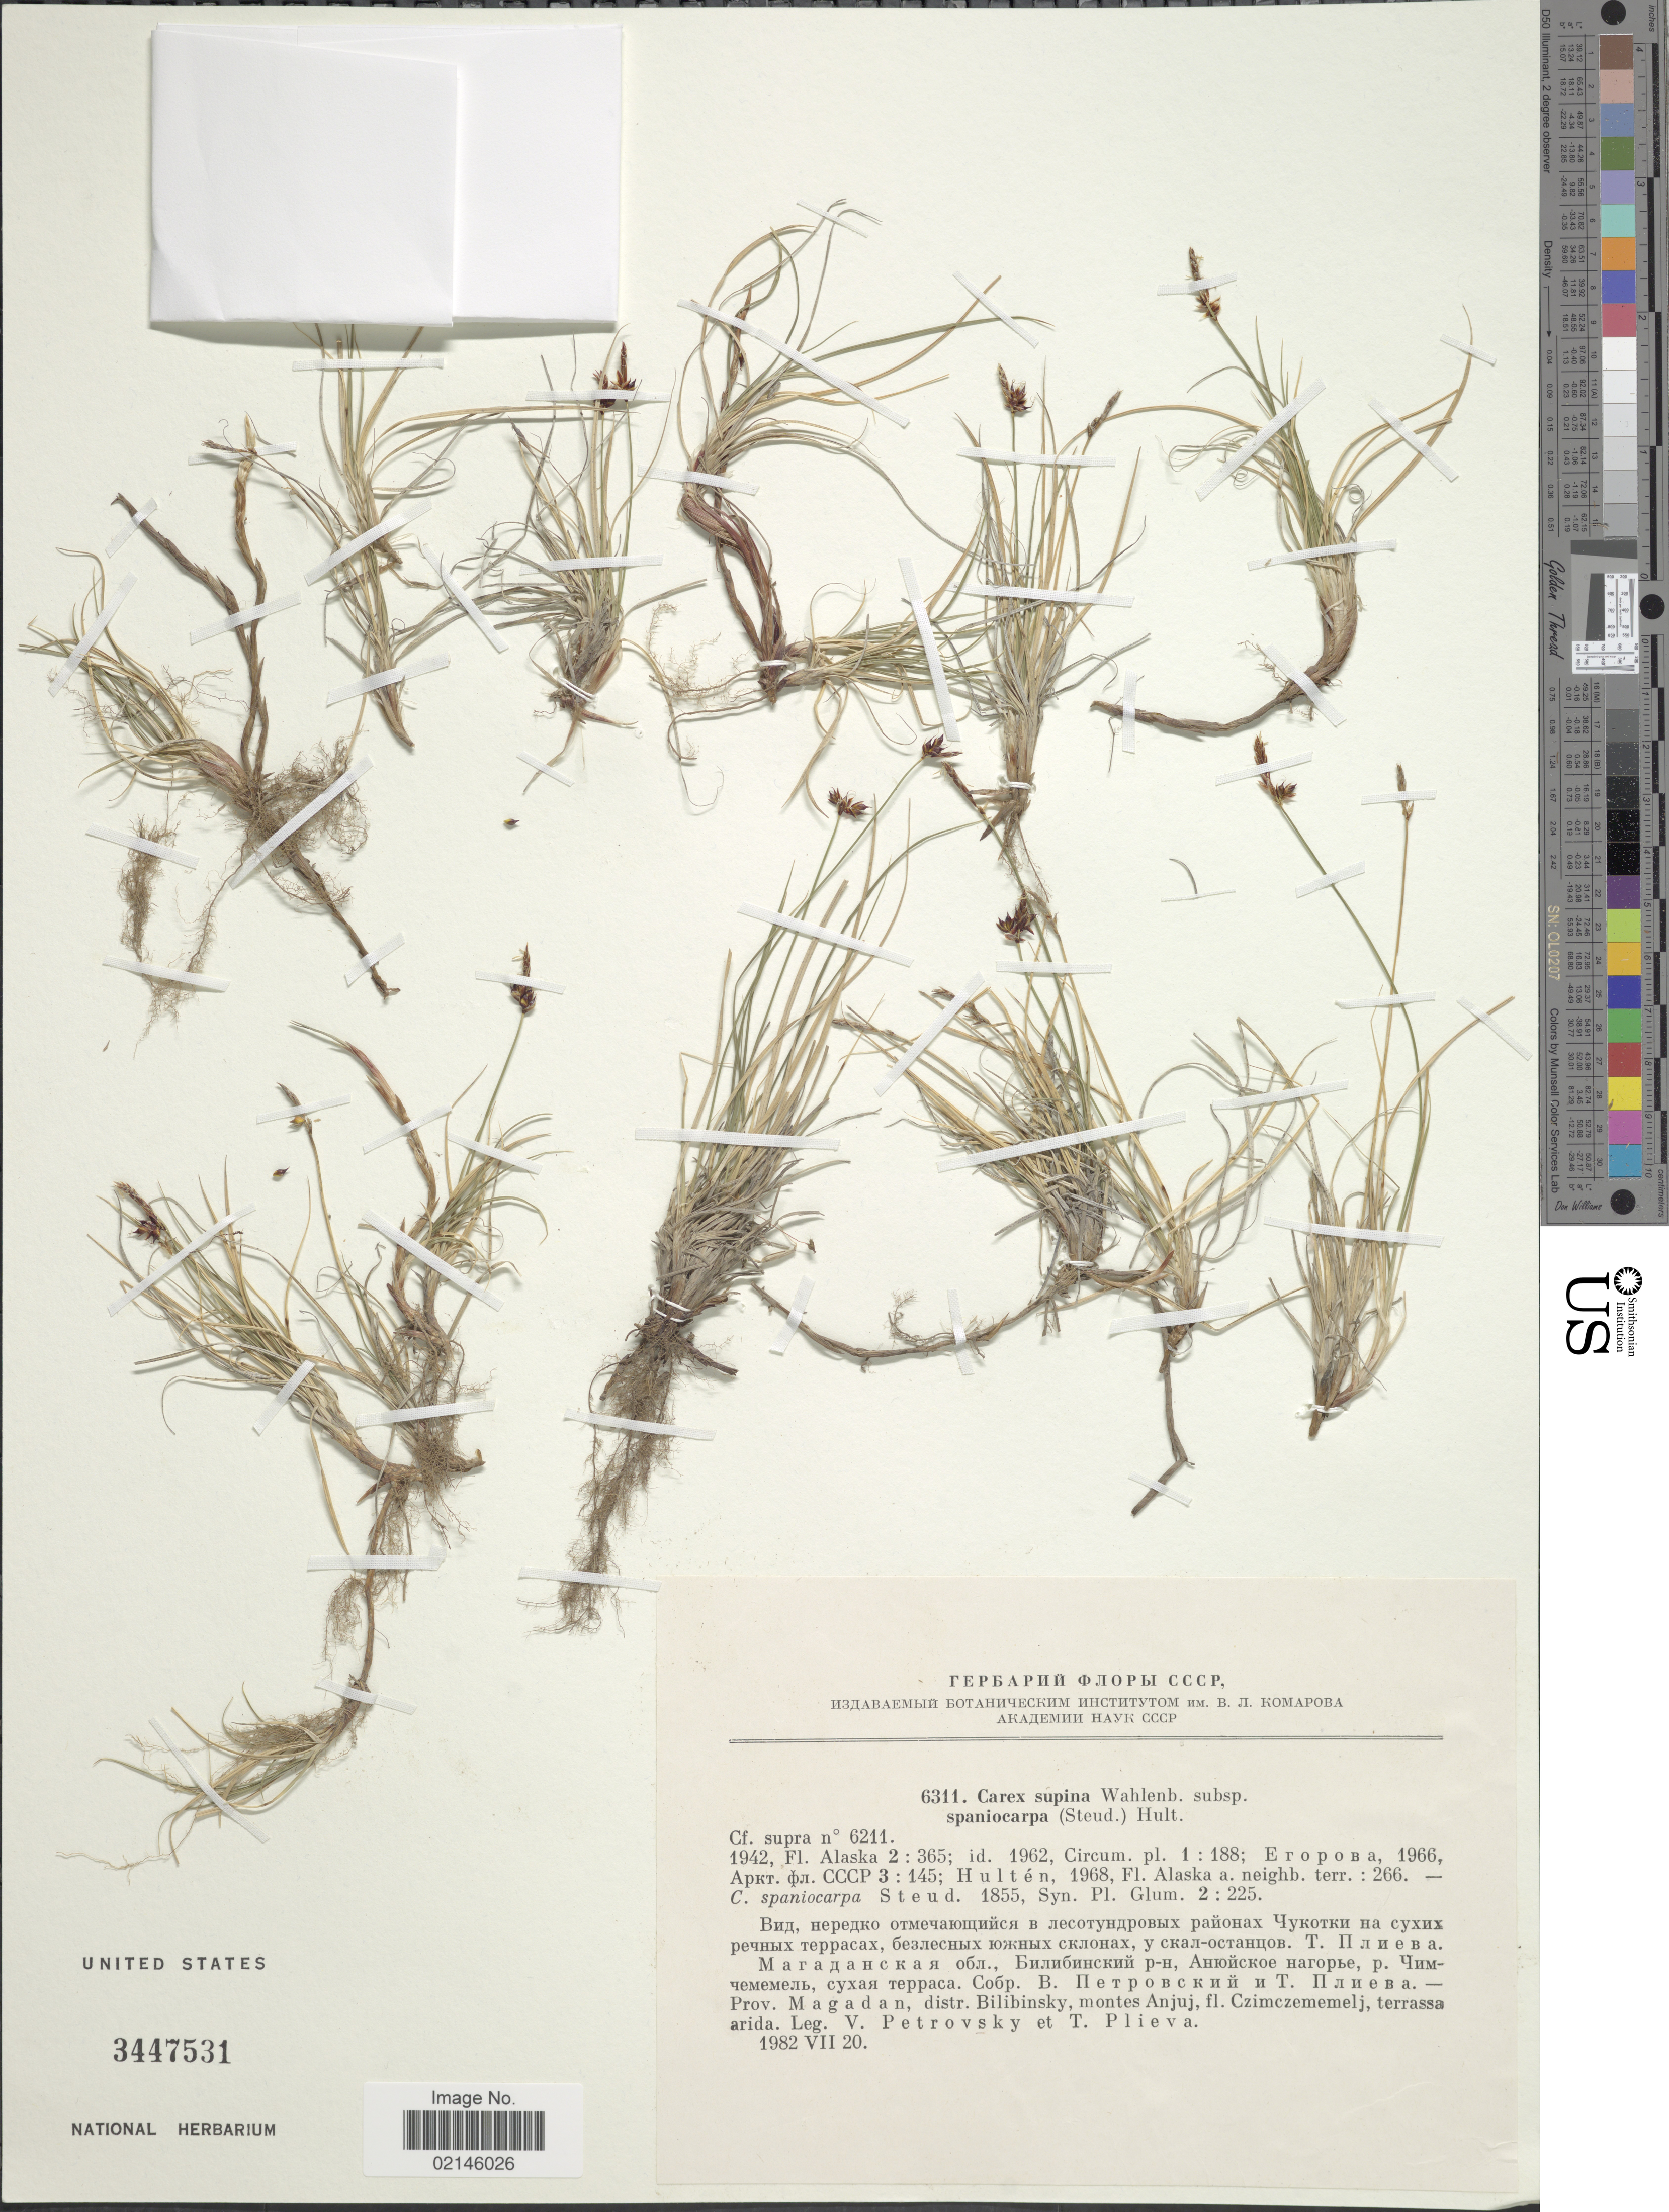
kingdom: Plantae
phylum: Tracheophyta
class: Liliopsida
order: Poales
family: Cyperaceae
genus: Carex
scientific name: Carex supina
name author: Willd. ex Wahlenb.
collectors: V. Petrovsky & T. Plieva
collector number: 6311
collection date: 1982-07-20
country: Russian Federation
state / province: Magadan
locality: Distr. Bilibinsky, montes Anjuj, fl. Czimczememelj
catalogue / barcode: US 3447531